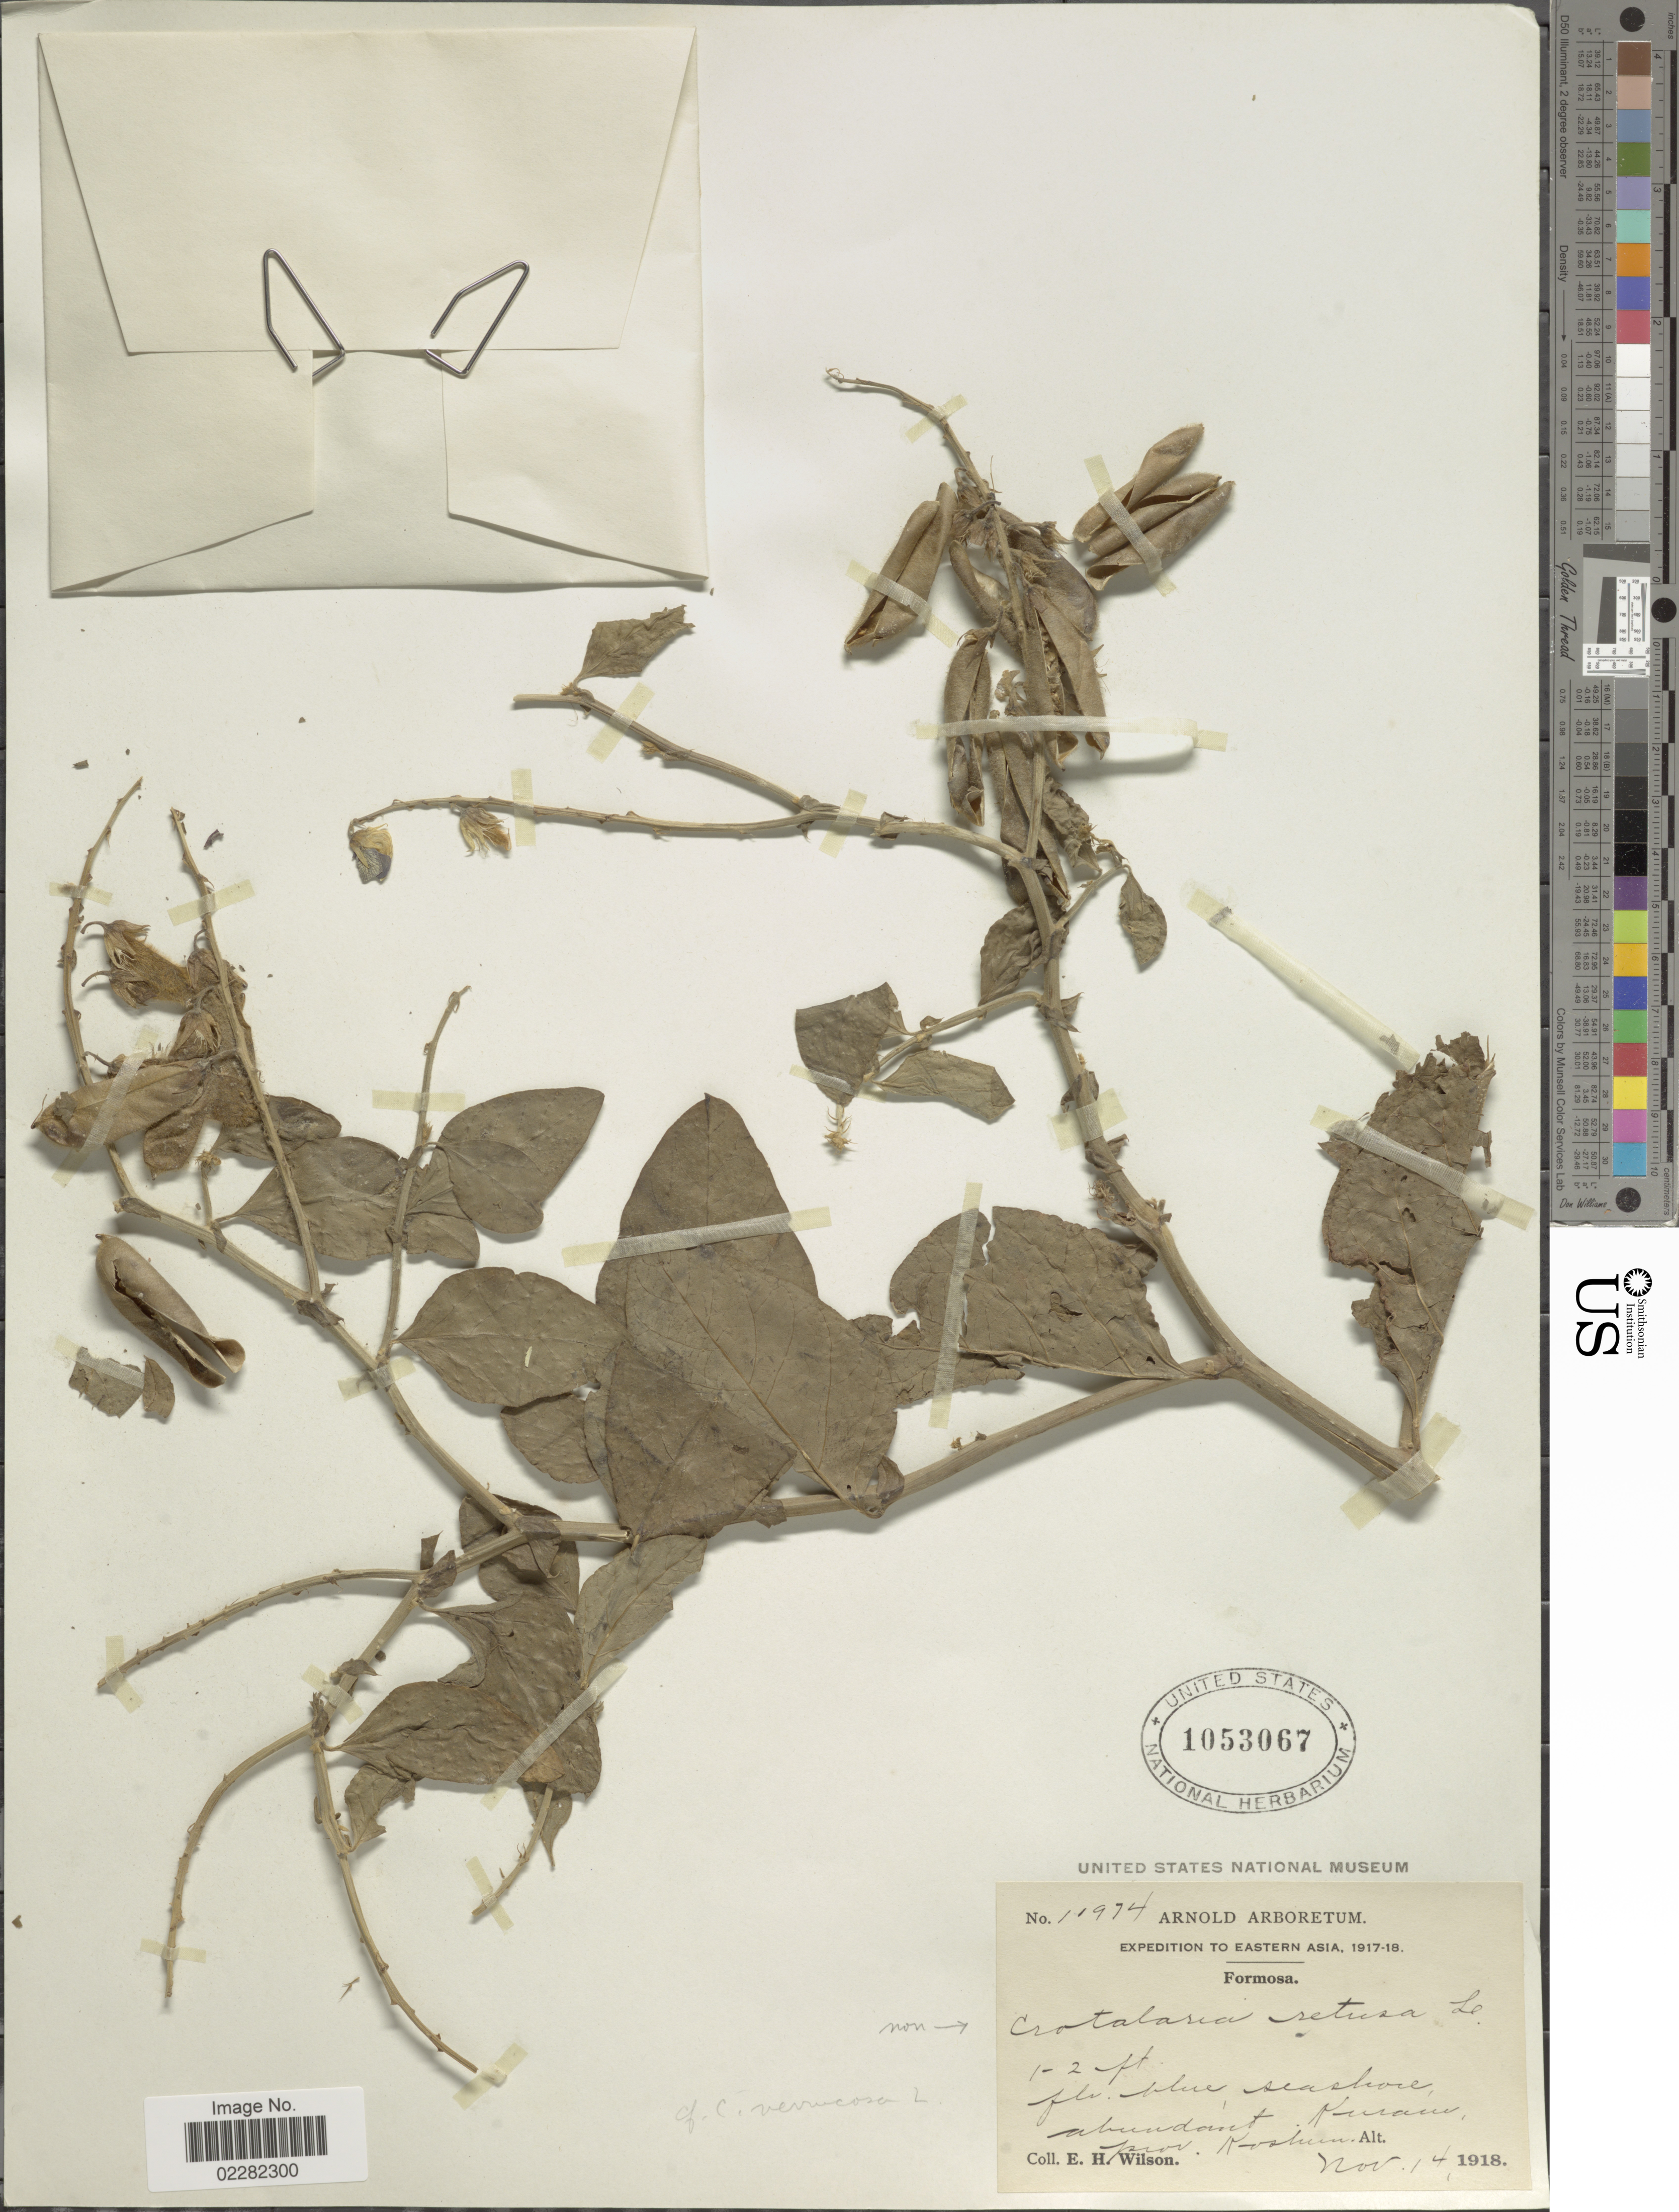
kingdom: Plantae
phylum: Tracheophyta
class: Magnoliopsida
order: Fabales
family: Fabaceae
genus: Crotalaria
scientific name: Crotalaria verrucosa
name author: L.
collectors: E. Wilson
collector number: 11974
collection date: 1918-11-14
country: Taiwan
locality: Formosa. Kuraru prov. Koshan, Eastern Asia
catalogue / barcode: US 1053067